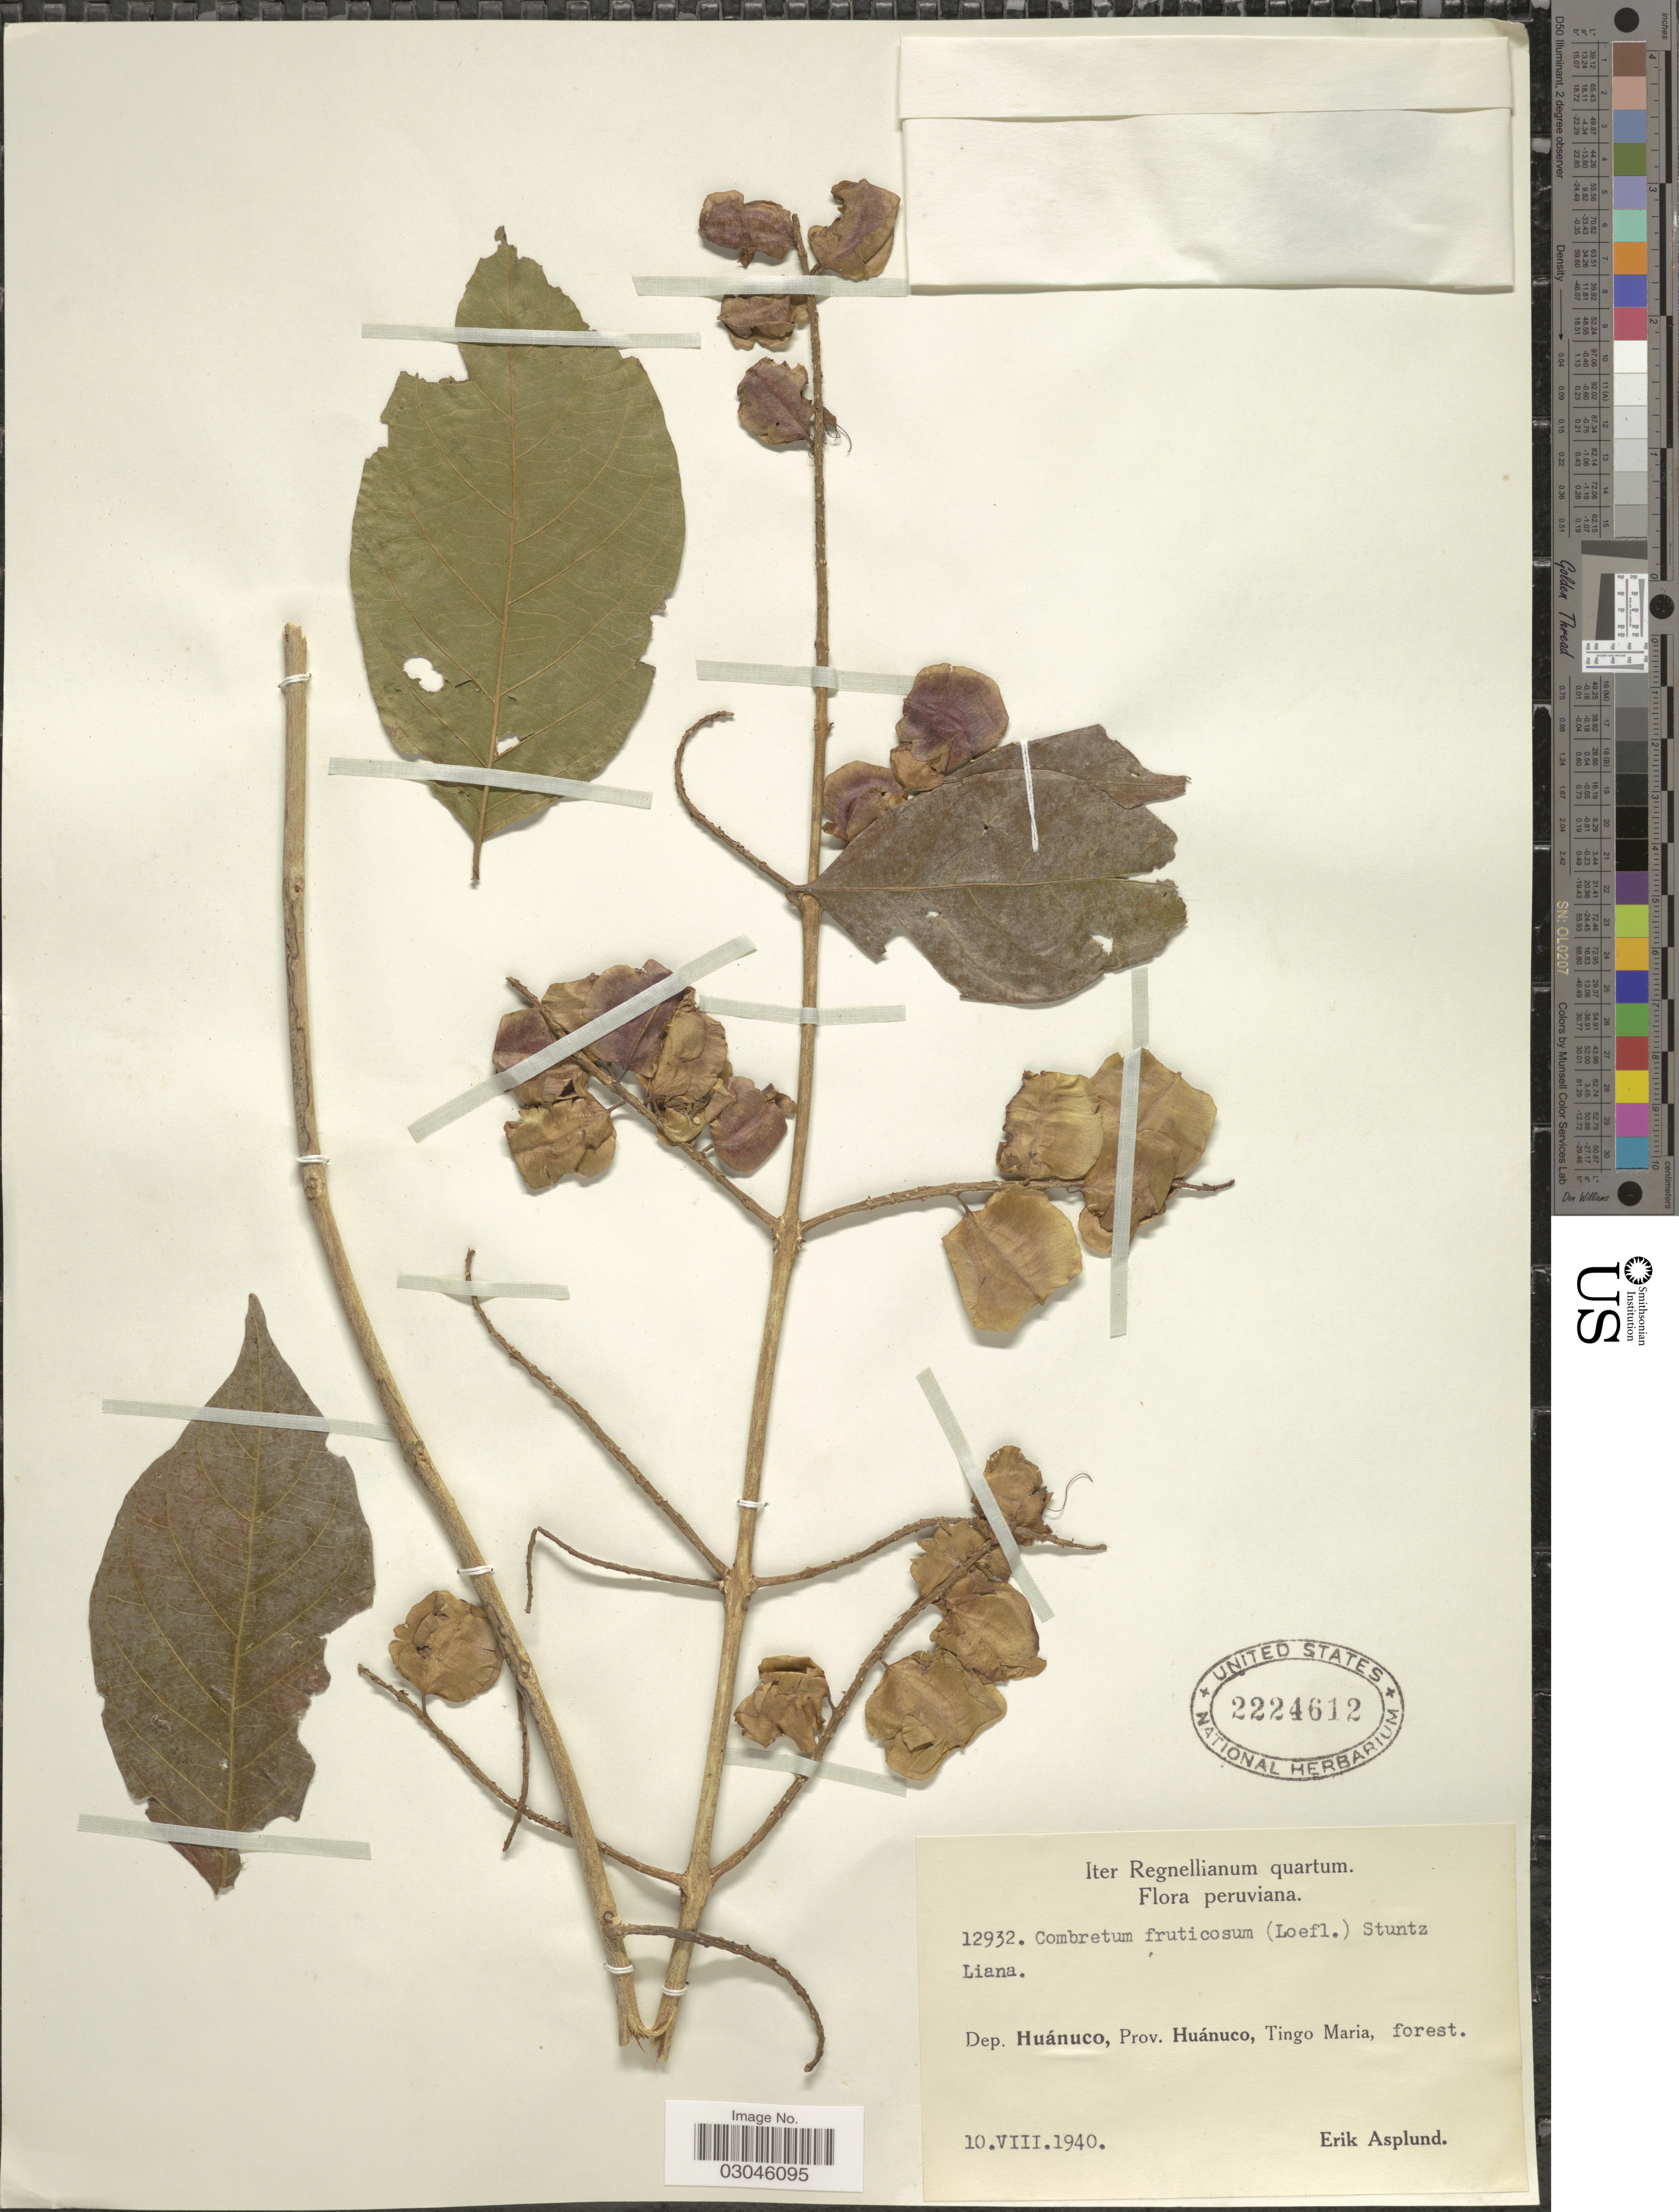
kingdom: Plantae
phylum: Tracheophyta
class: Magnoliopsida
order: Myrtales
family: Combretaceae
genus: Combretum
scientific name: Combretum fruticosum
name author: (Loefl.) Stuntz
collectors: E. Asplund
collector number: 12932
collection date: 1940-08-10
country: Peru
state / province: Huánuco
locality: Dep. Huánuco, Prov. Huánuco, Tingo Maria.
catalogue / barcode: US 2224612